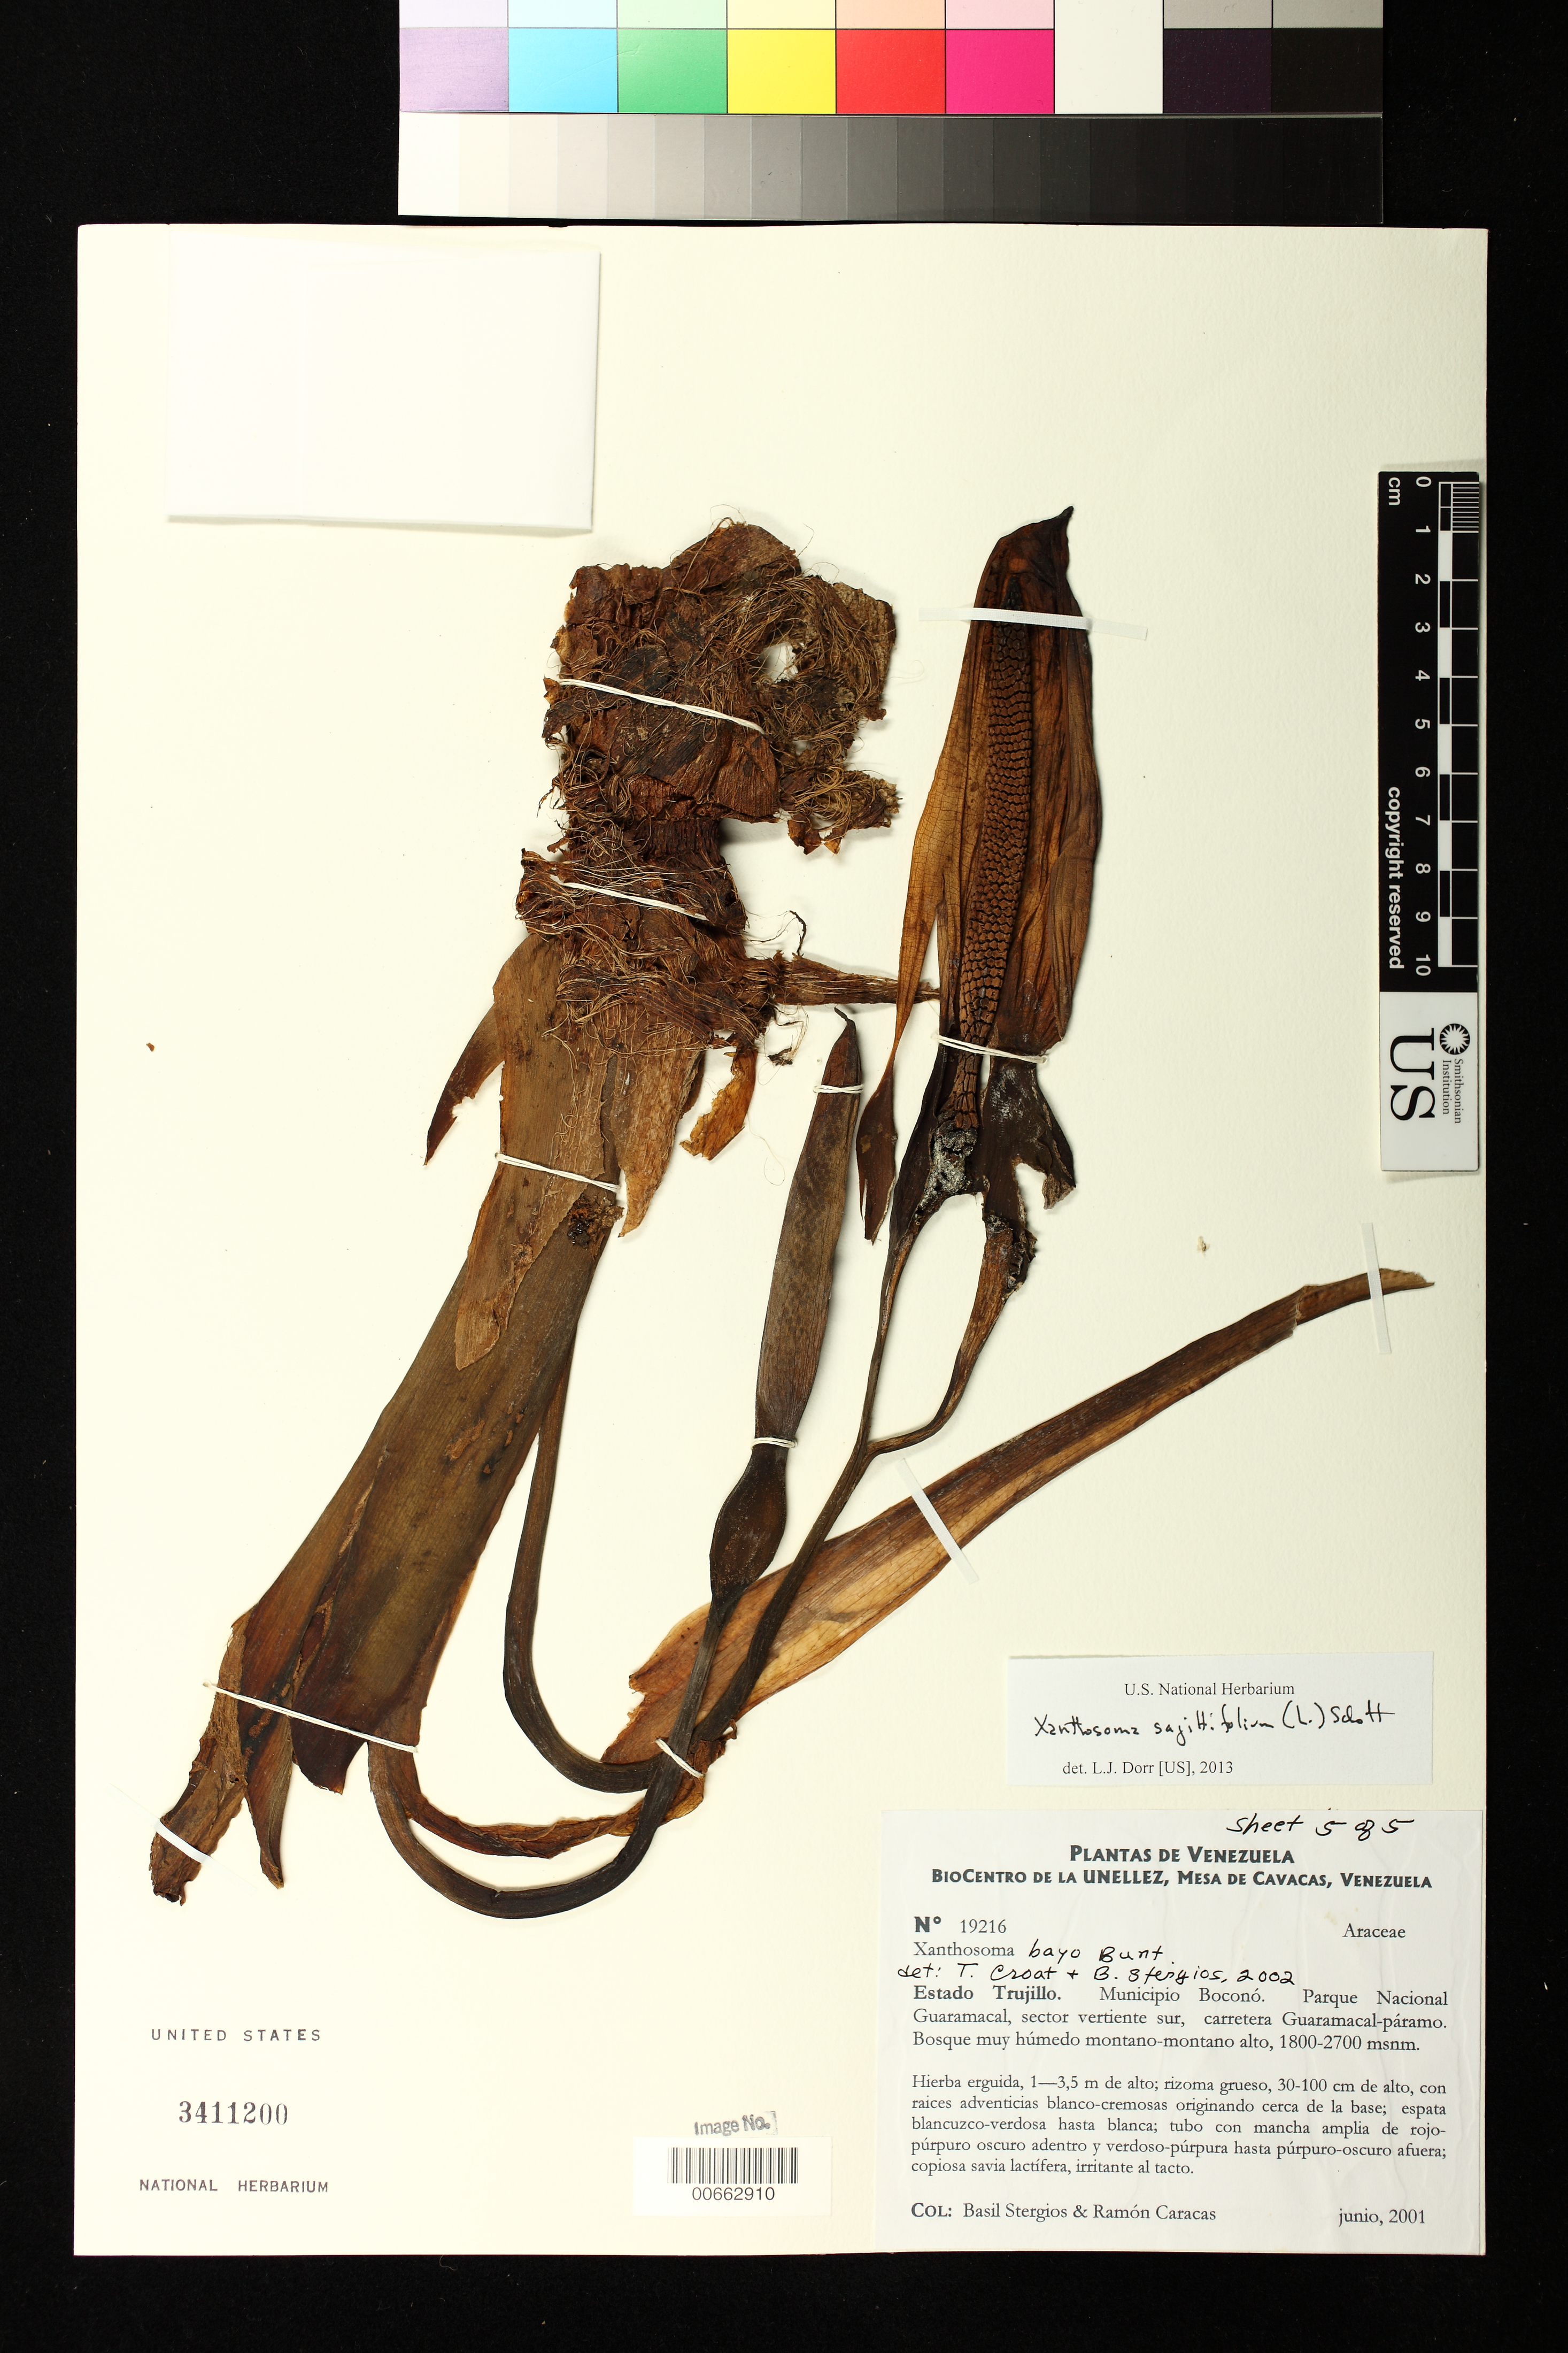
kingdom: Plantae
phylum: Tracheophyta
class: Liliopsida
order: Alismatales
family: Araceae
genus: Xanthosoma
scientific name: Xanthosoma stergiosii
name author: Croat & Delannay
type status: Isotype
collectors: B. G. Stergios & R. Caracas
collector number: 19216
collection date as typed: Jun 2001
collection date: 2001-06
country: Venezuela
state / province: Trujillo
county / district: Boconó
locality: Parque Nacional Guaramacal, sector vertiente sur, carretera Guaramacal-páramo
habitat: Bosque muy húmedo montano-montano alto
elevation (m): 1800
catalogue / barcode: US 3411200